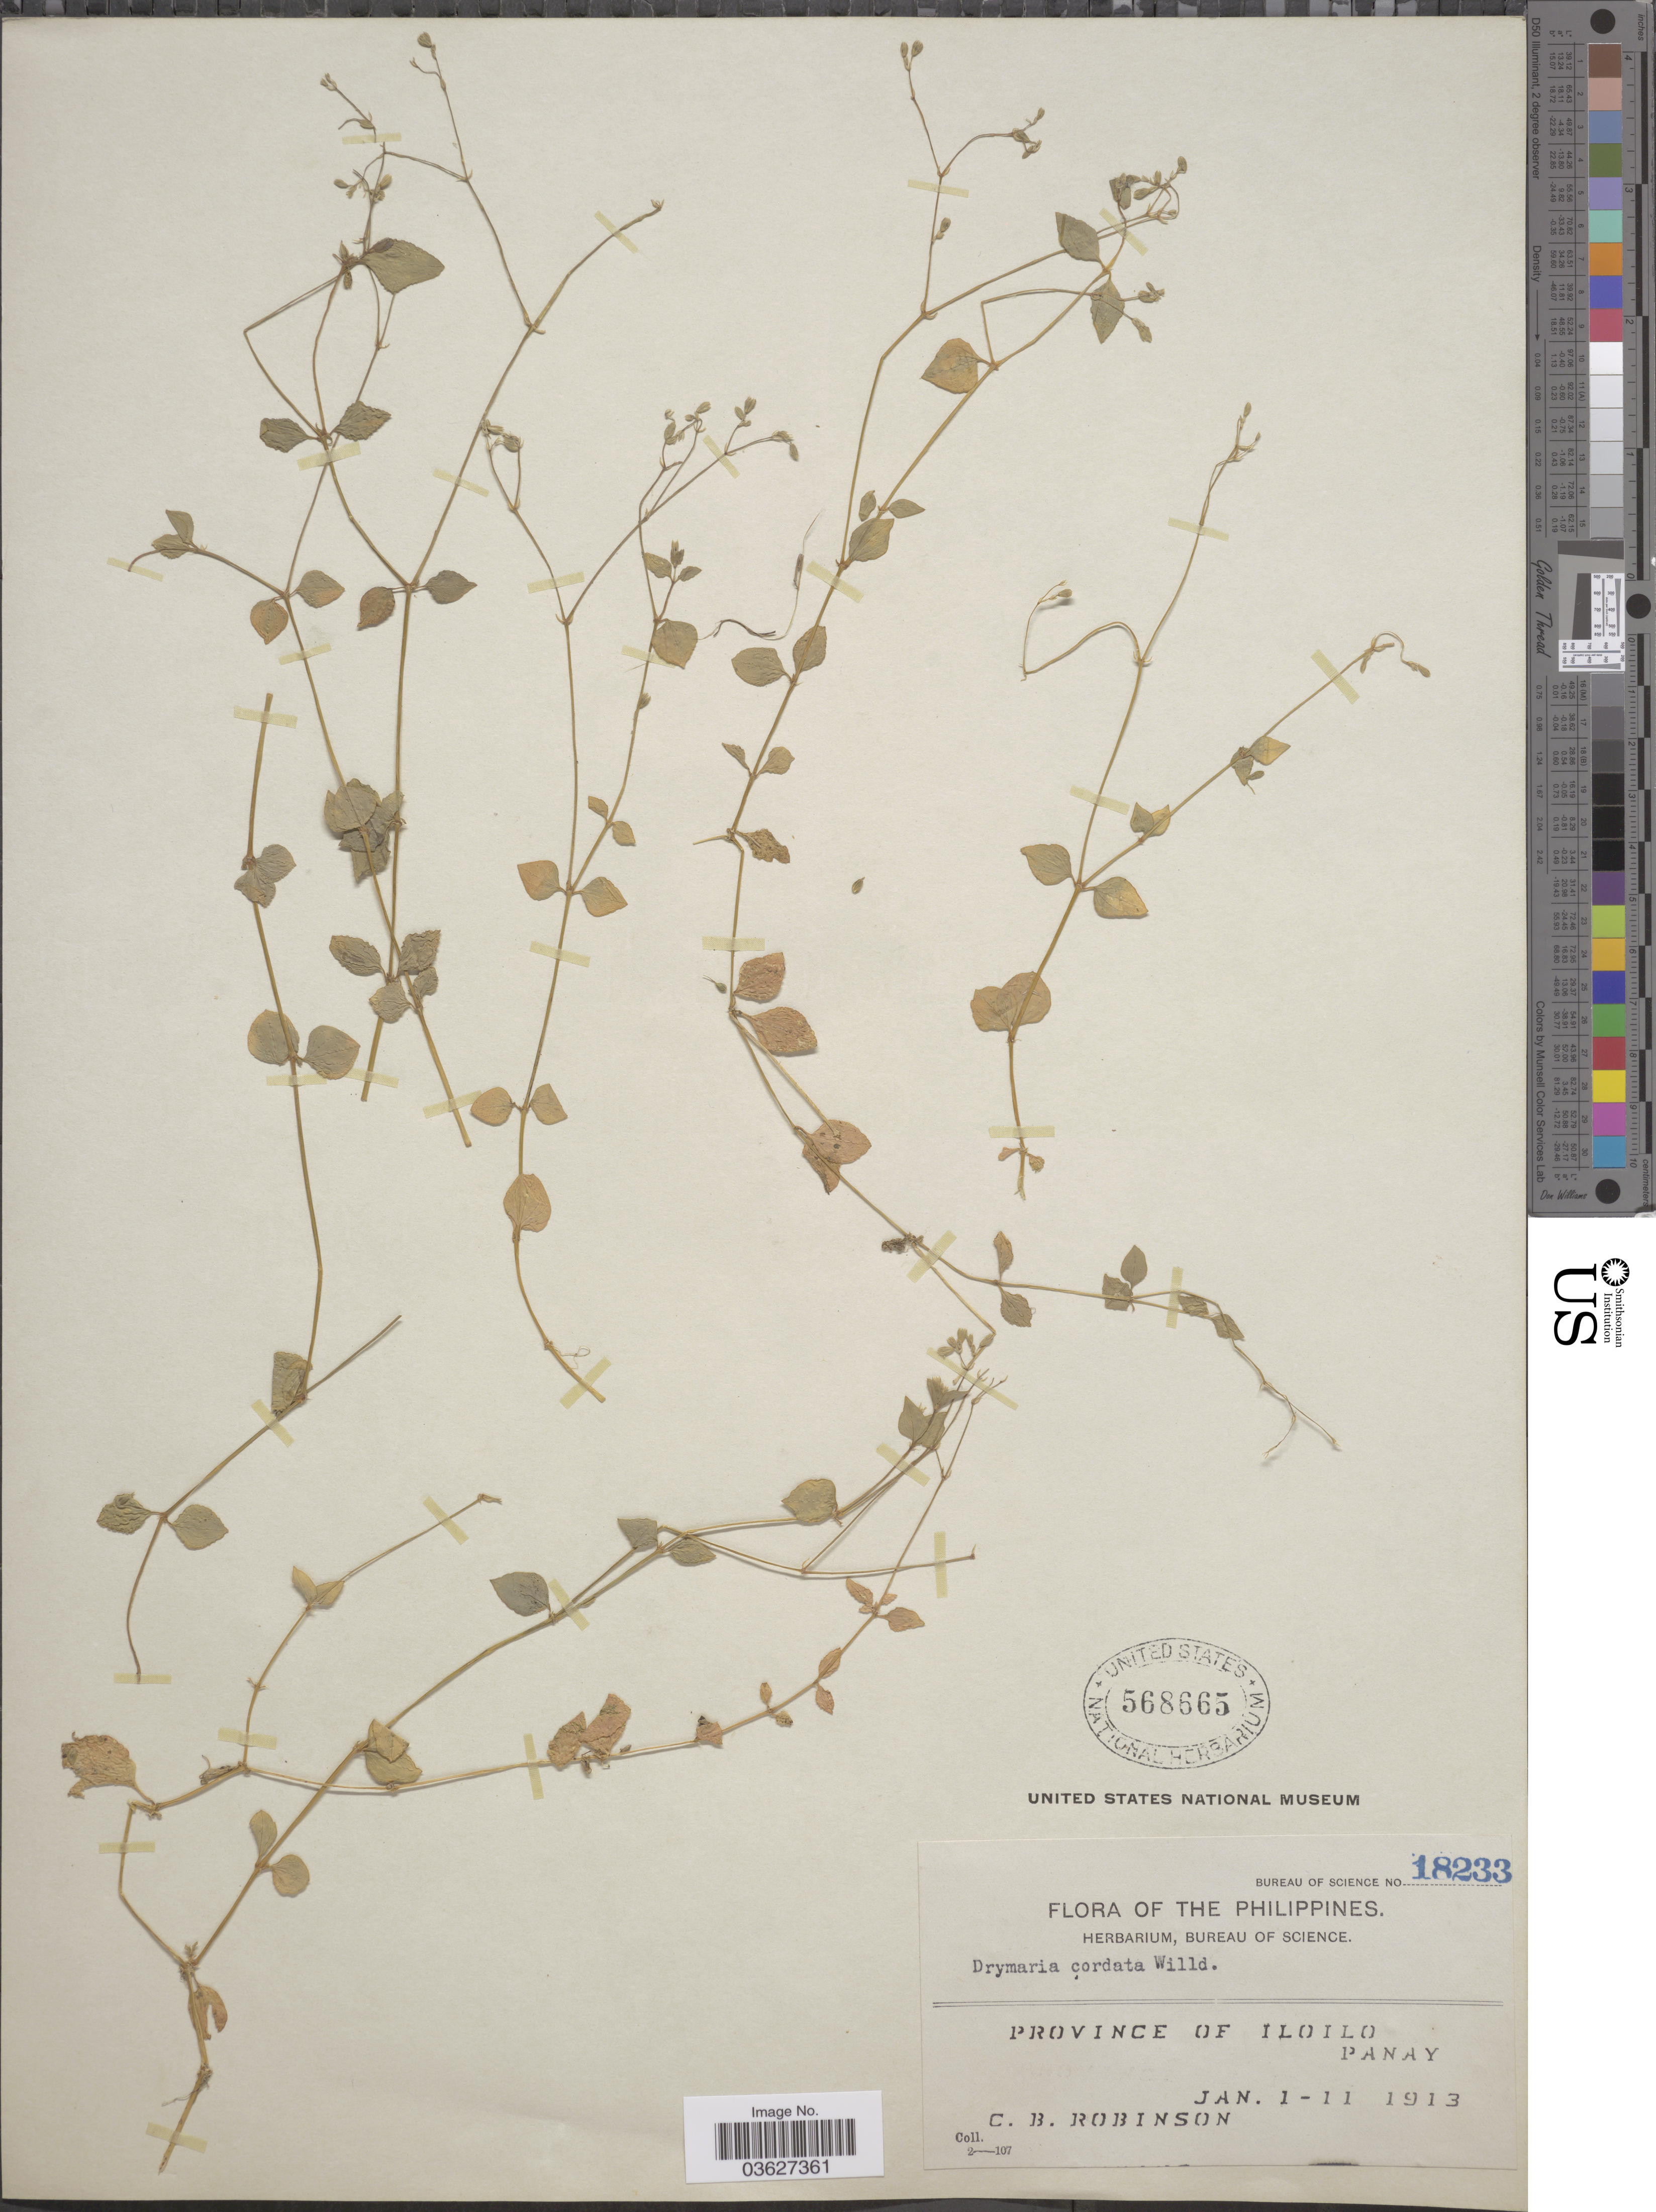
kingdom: Plantae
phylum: Tracheophyta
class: Magnoliopsida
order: Caryophyllales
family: Caryophyllaceae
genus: Drymaria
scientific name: Drymaria cordata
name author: (L.) Willd. ex Schult.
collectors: C. Robinson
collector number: Bureau of Science 18233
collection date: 1913-01-01/1913-01-11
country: Philippines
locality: Province of Iloilo. Panay.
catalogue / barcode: US 568665